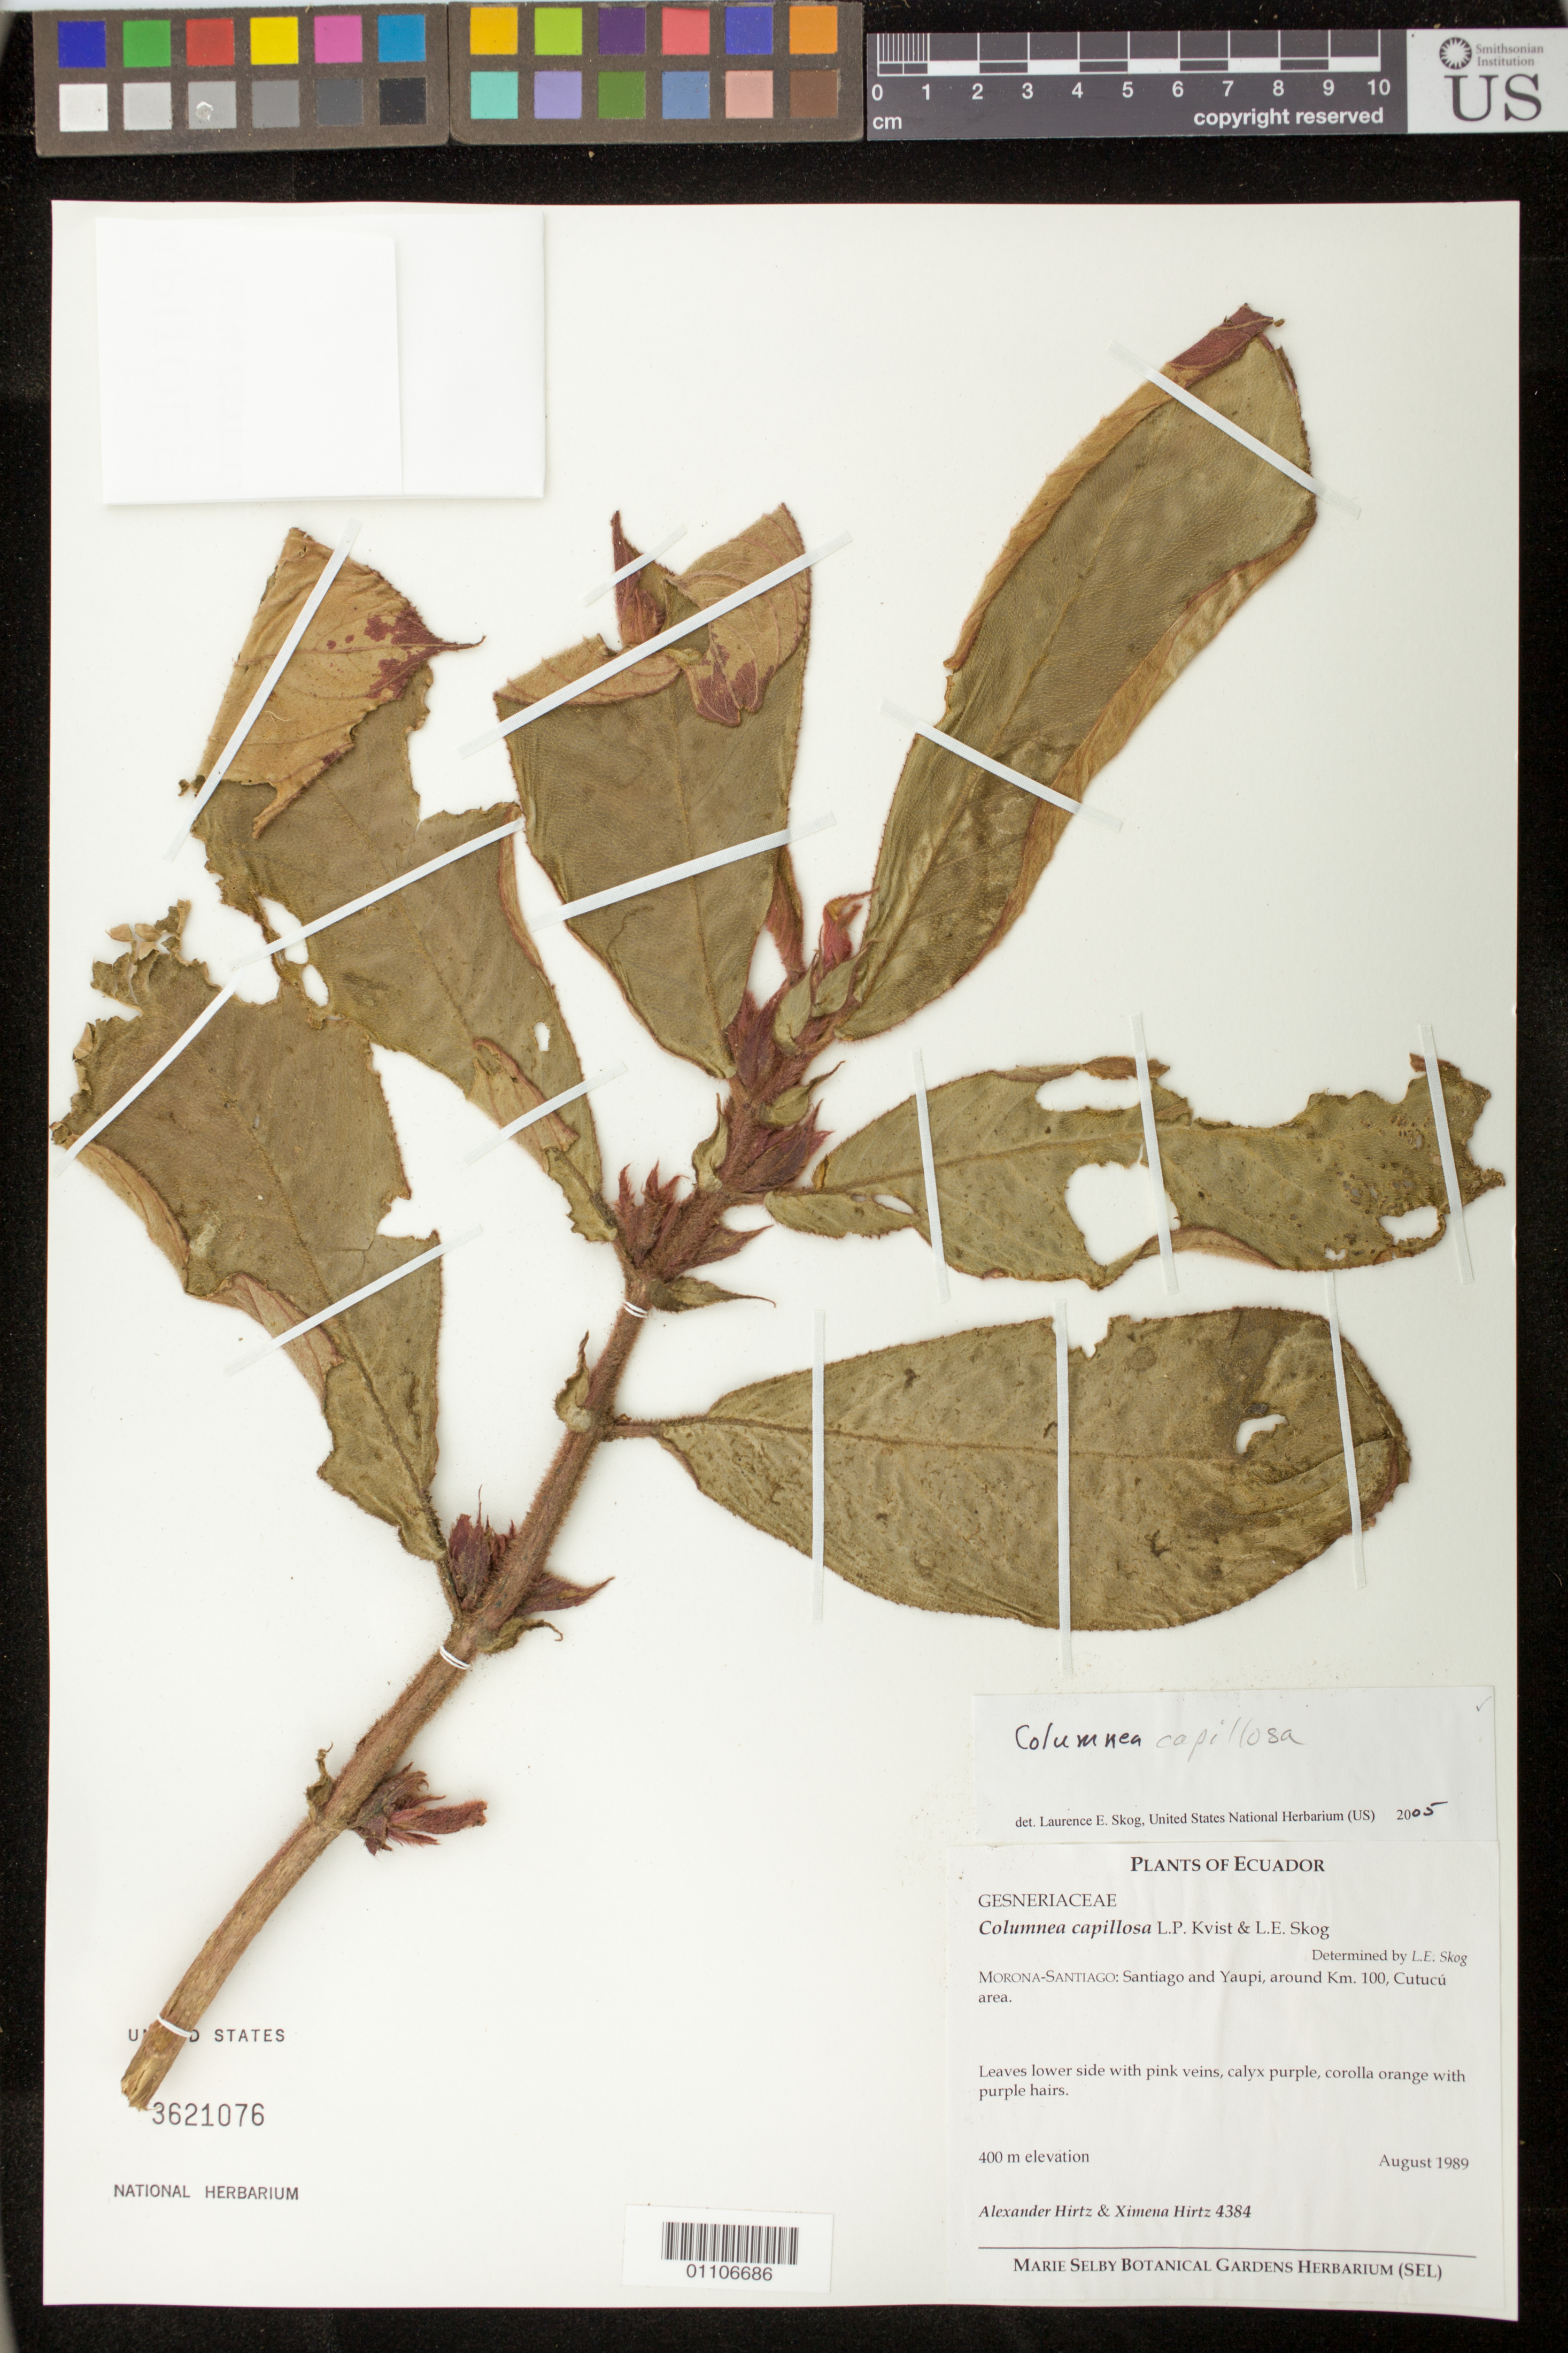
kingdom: Plantae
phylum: Tracheophyta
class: Magnoliopsida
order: Lamiales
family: Gesneriaceae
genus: Columnea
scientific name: Columnea capillosa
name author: L.P. Kvist & L.E. Skog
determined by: Skog, Laurence E.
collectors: A. Hirtz & X. Hirtz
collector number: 4384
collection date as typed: Aug 1989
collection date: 1989-08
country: Ecuador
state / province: Morona-Santiago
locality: Santiago and Yaupi, around Km. 100, Cutucu area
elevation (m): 400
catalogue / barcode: US 3621076